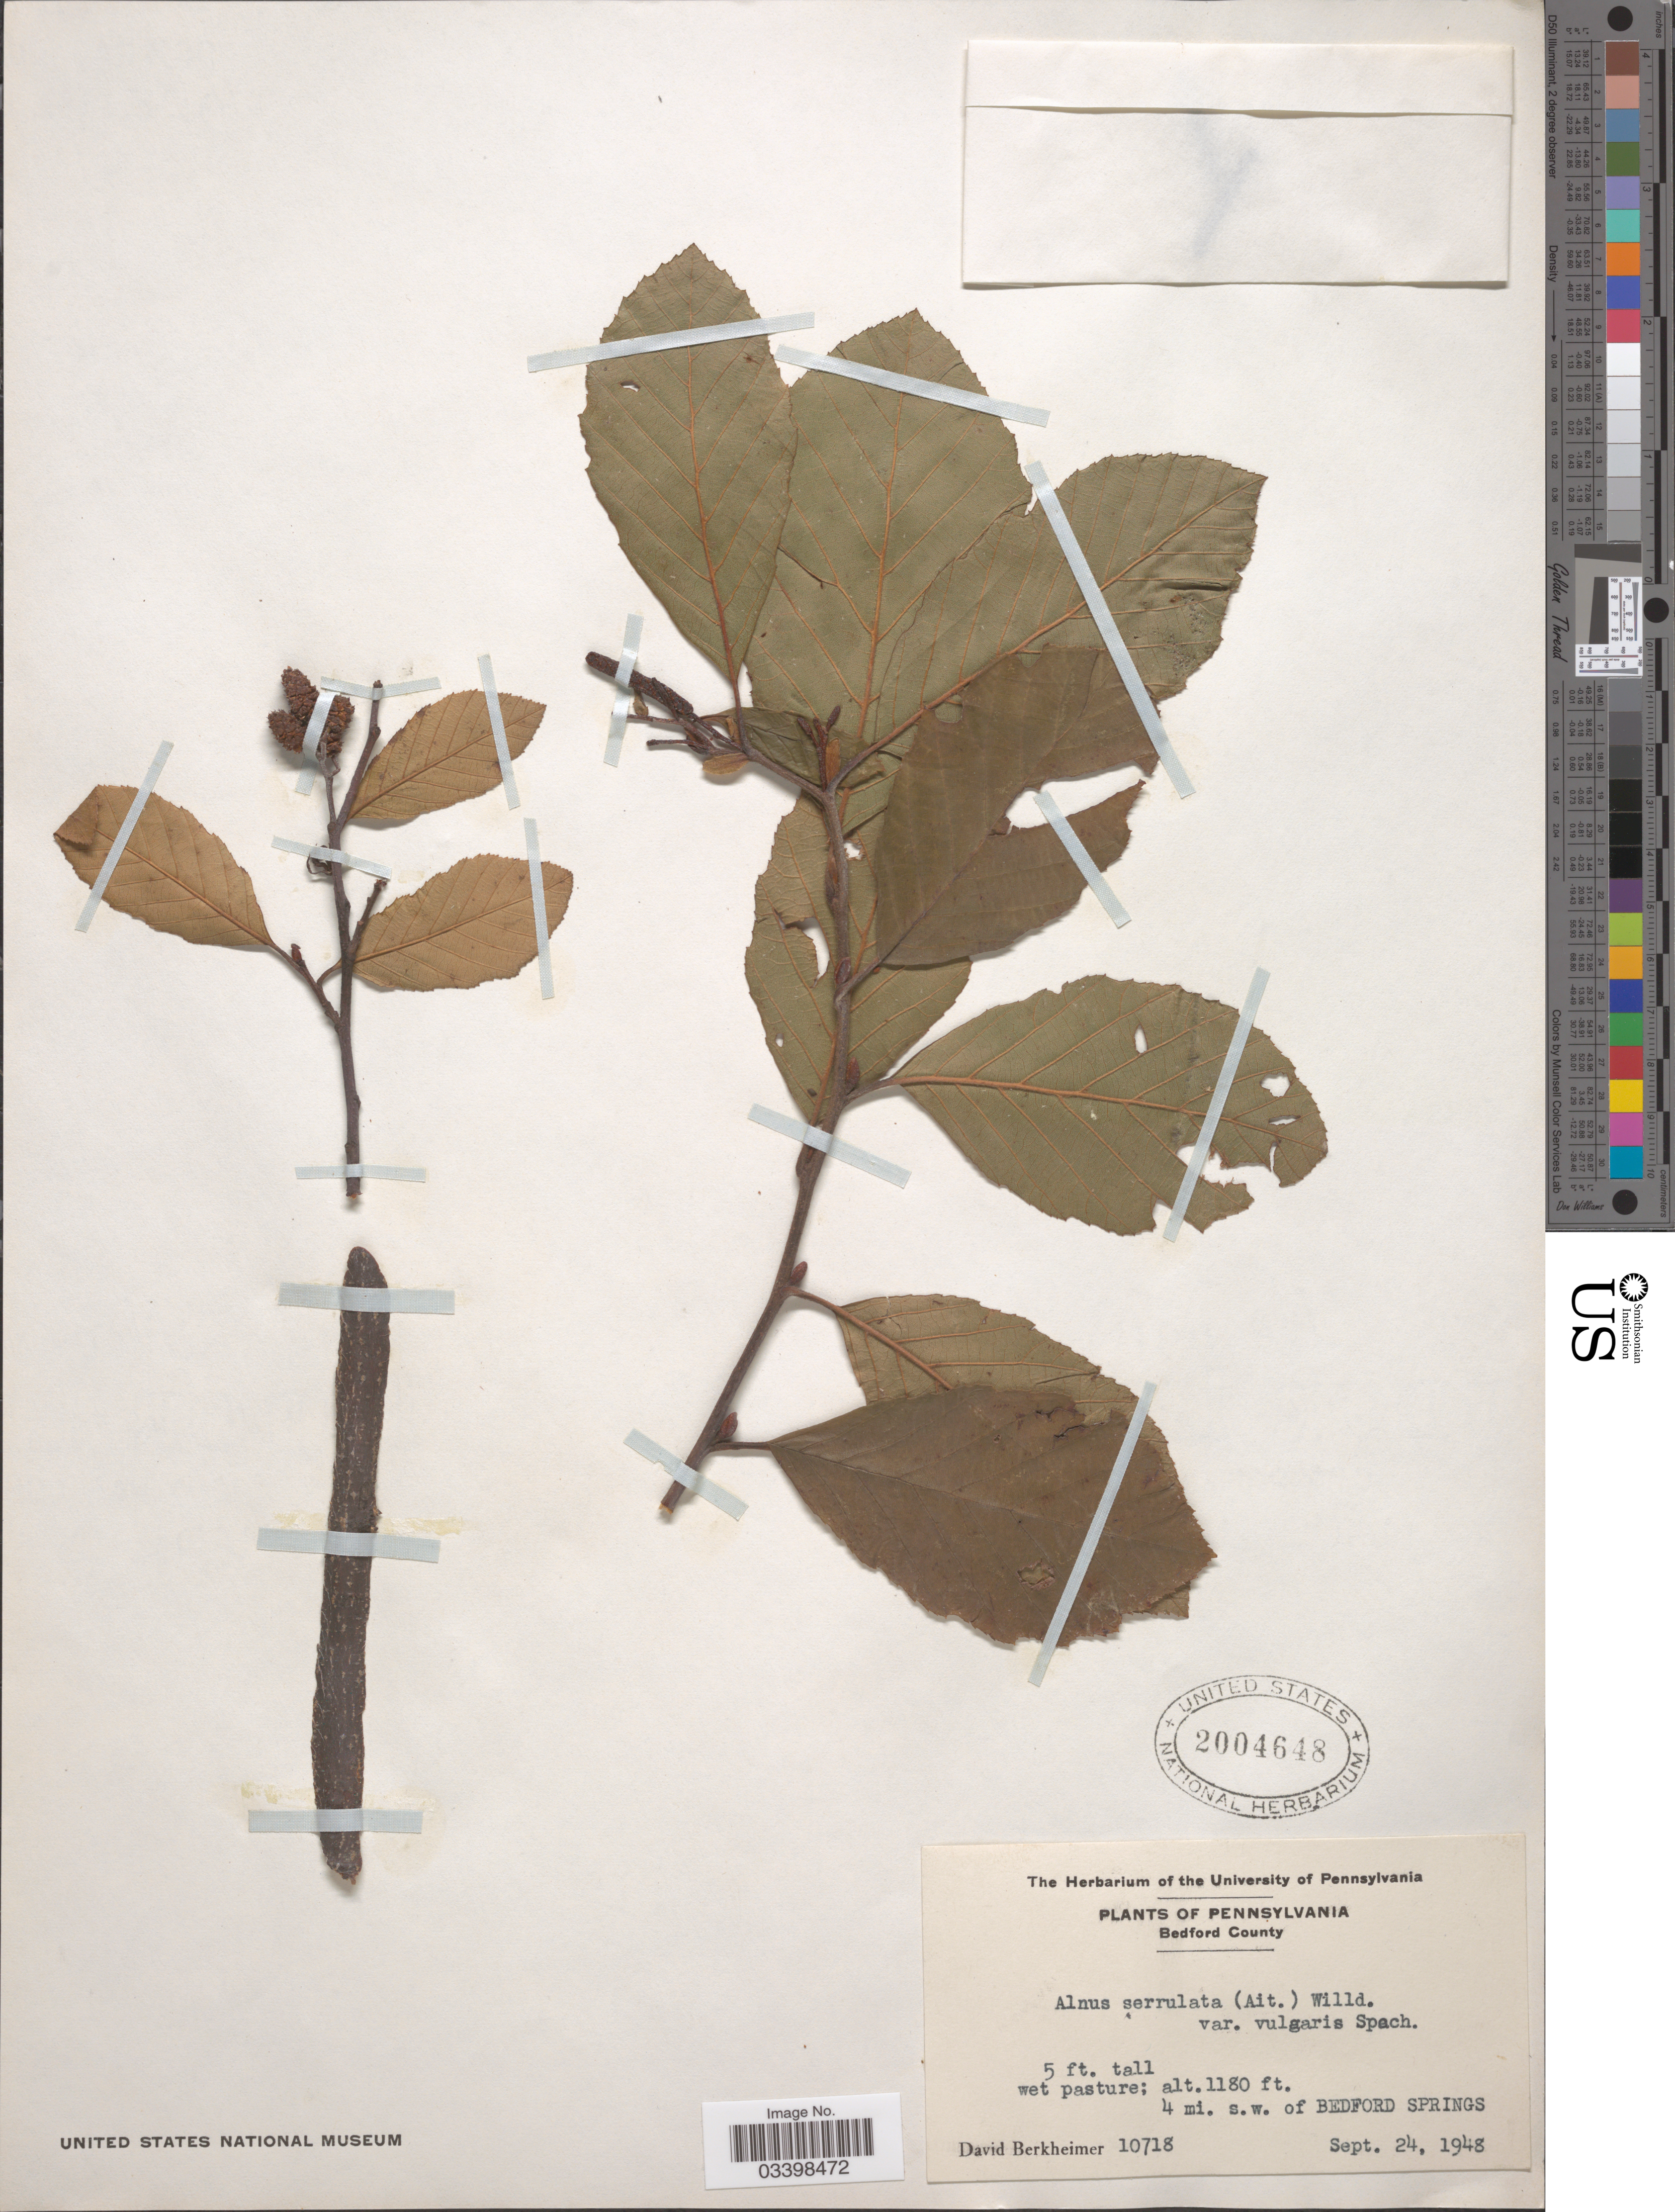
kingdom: Plantae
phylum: Tracheophyta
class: Magnoliopsida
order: Fagales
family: Betulaceae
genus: Alnus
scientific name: Alnus serrulata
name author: (Aiton) Willd.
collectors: D. Berkheimer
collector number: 10718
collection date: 1948-09-24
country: United States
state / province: Pennsylvania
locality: Bedford County. 4 mi. s. w. of Bedford Springs.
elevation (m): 360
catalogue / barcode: US 2004648